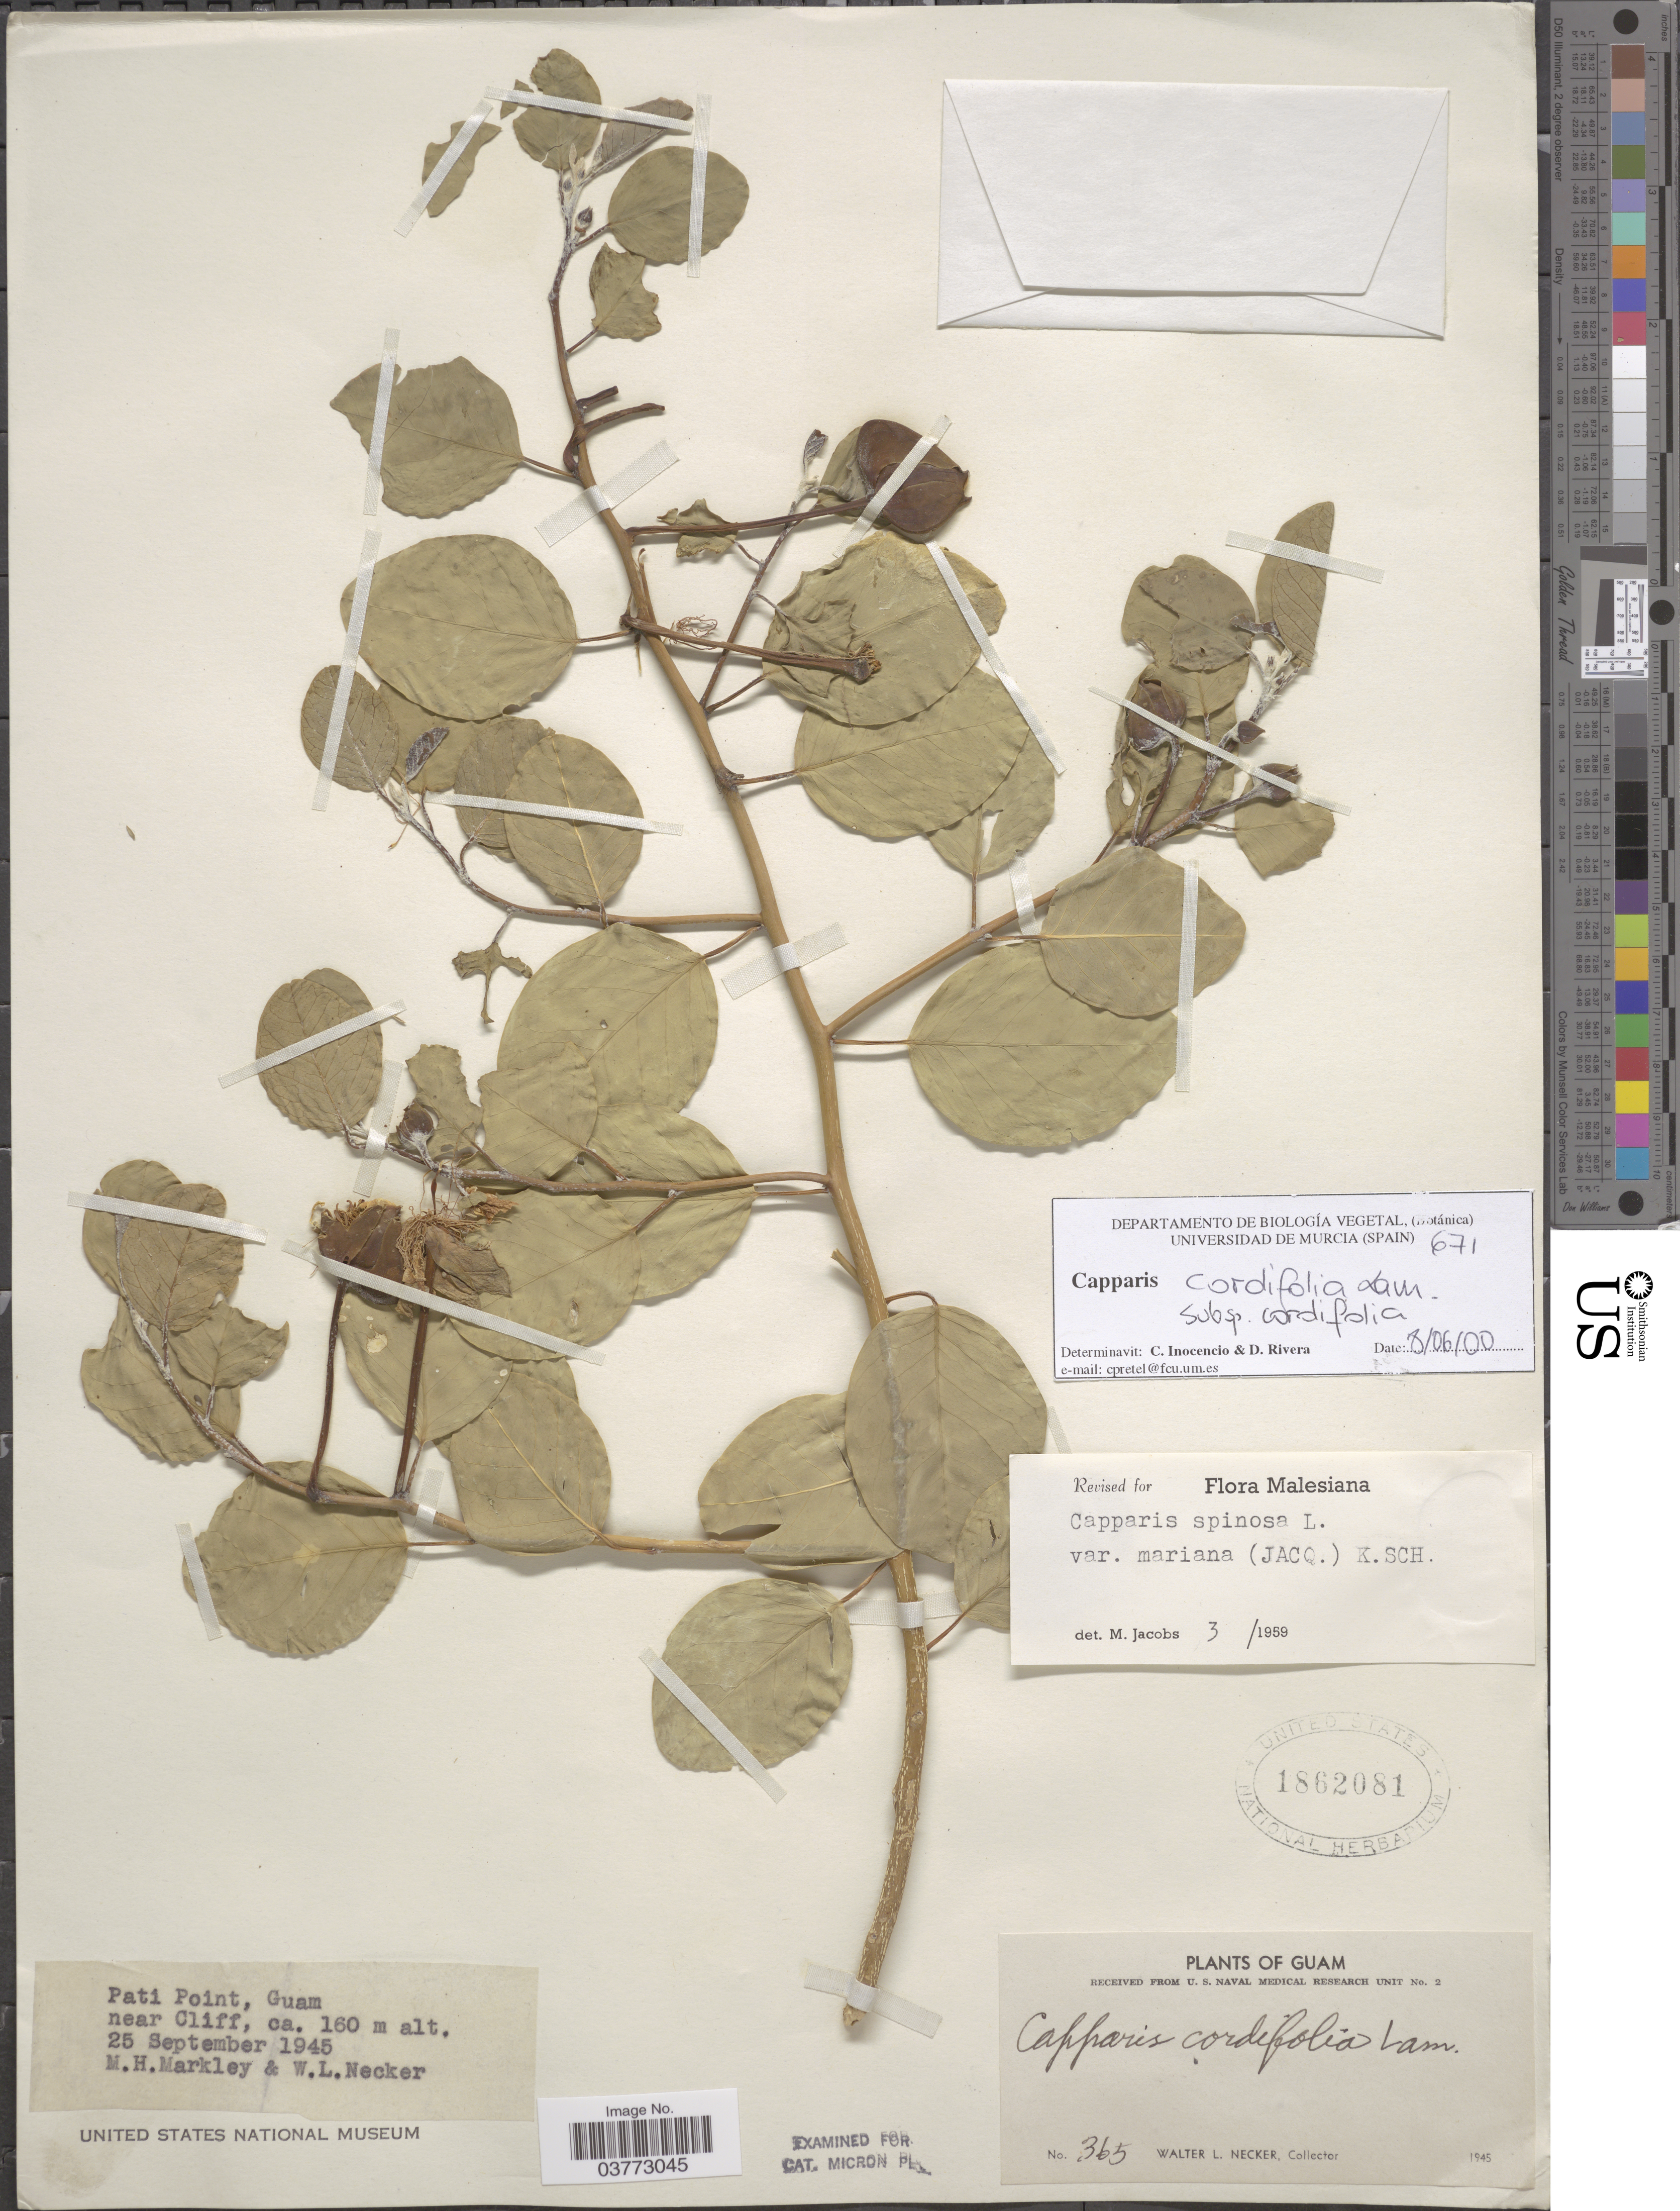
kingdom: Plantae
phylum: Tracheophyta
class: Magnoliopsida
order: Brassicales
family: Capparaceae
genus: Capparis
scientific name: Capparis spinosa subsp. cordifolia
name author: (Lam.) Fici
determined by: Wagner, W. L., (BOT), Smithsonian Institution - National Museum of Natural History (UNITED STATES)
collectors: W. L. Necker & M. Markley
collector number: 365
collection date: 1945-09-25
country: Guam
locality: Pati Point. Near Cliff.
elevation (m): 160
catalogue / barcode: US 1862081